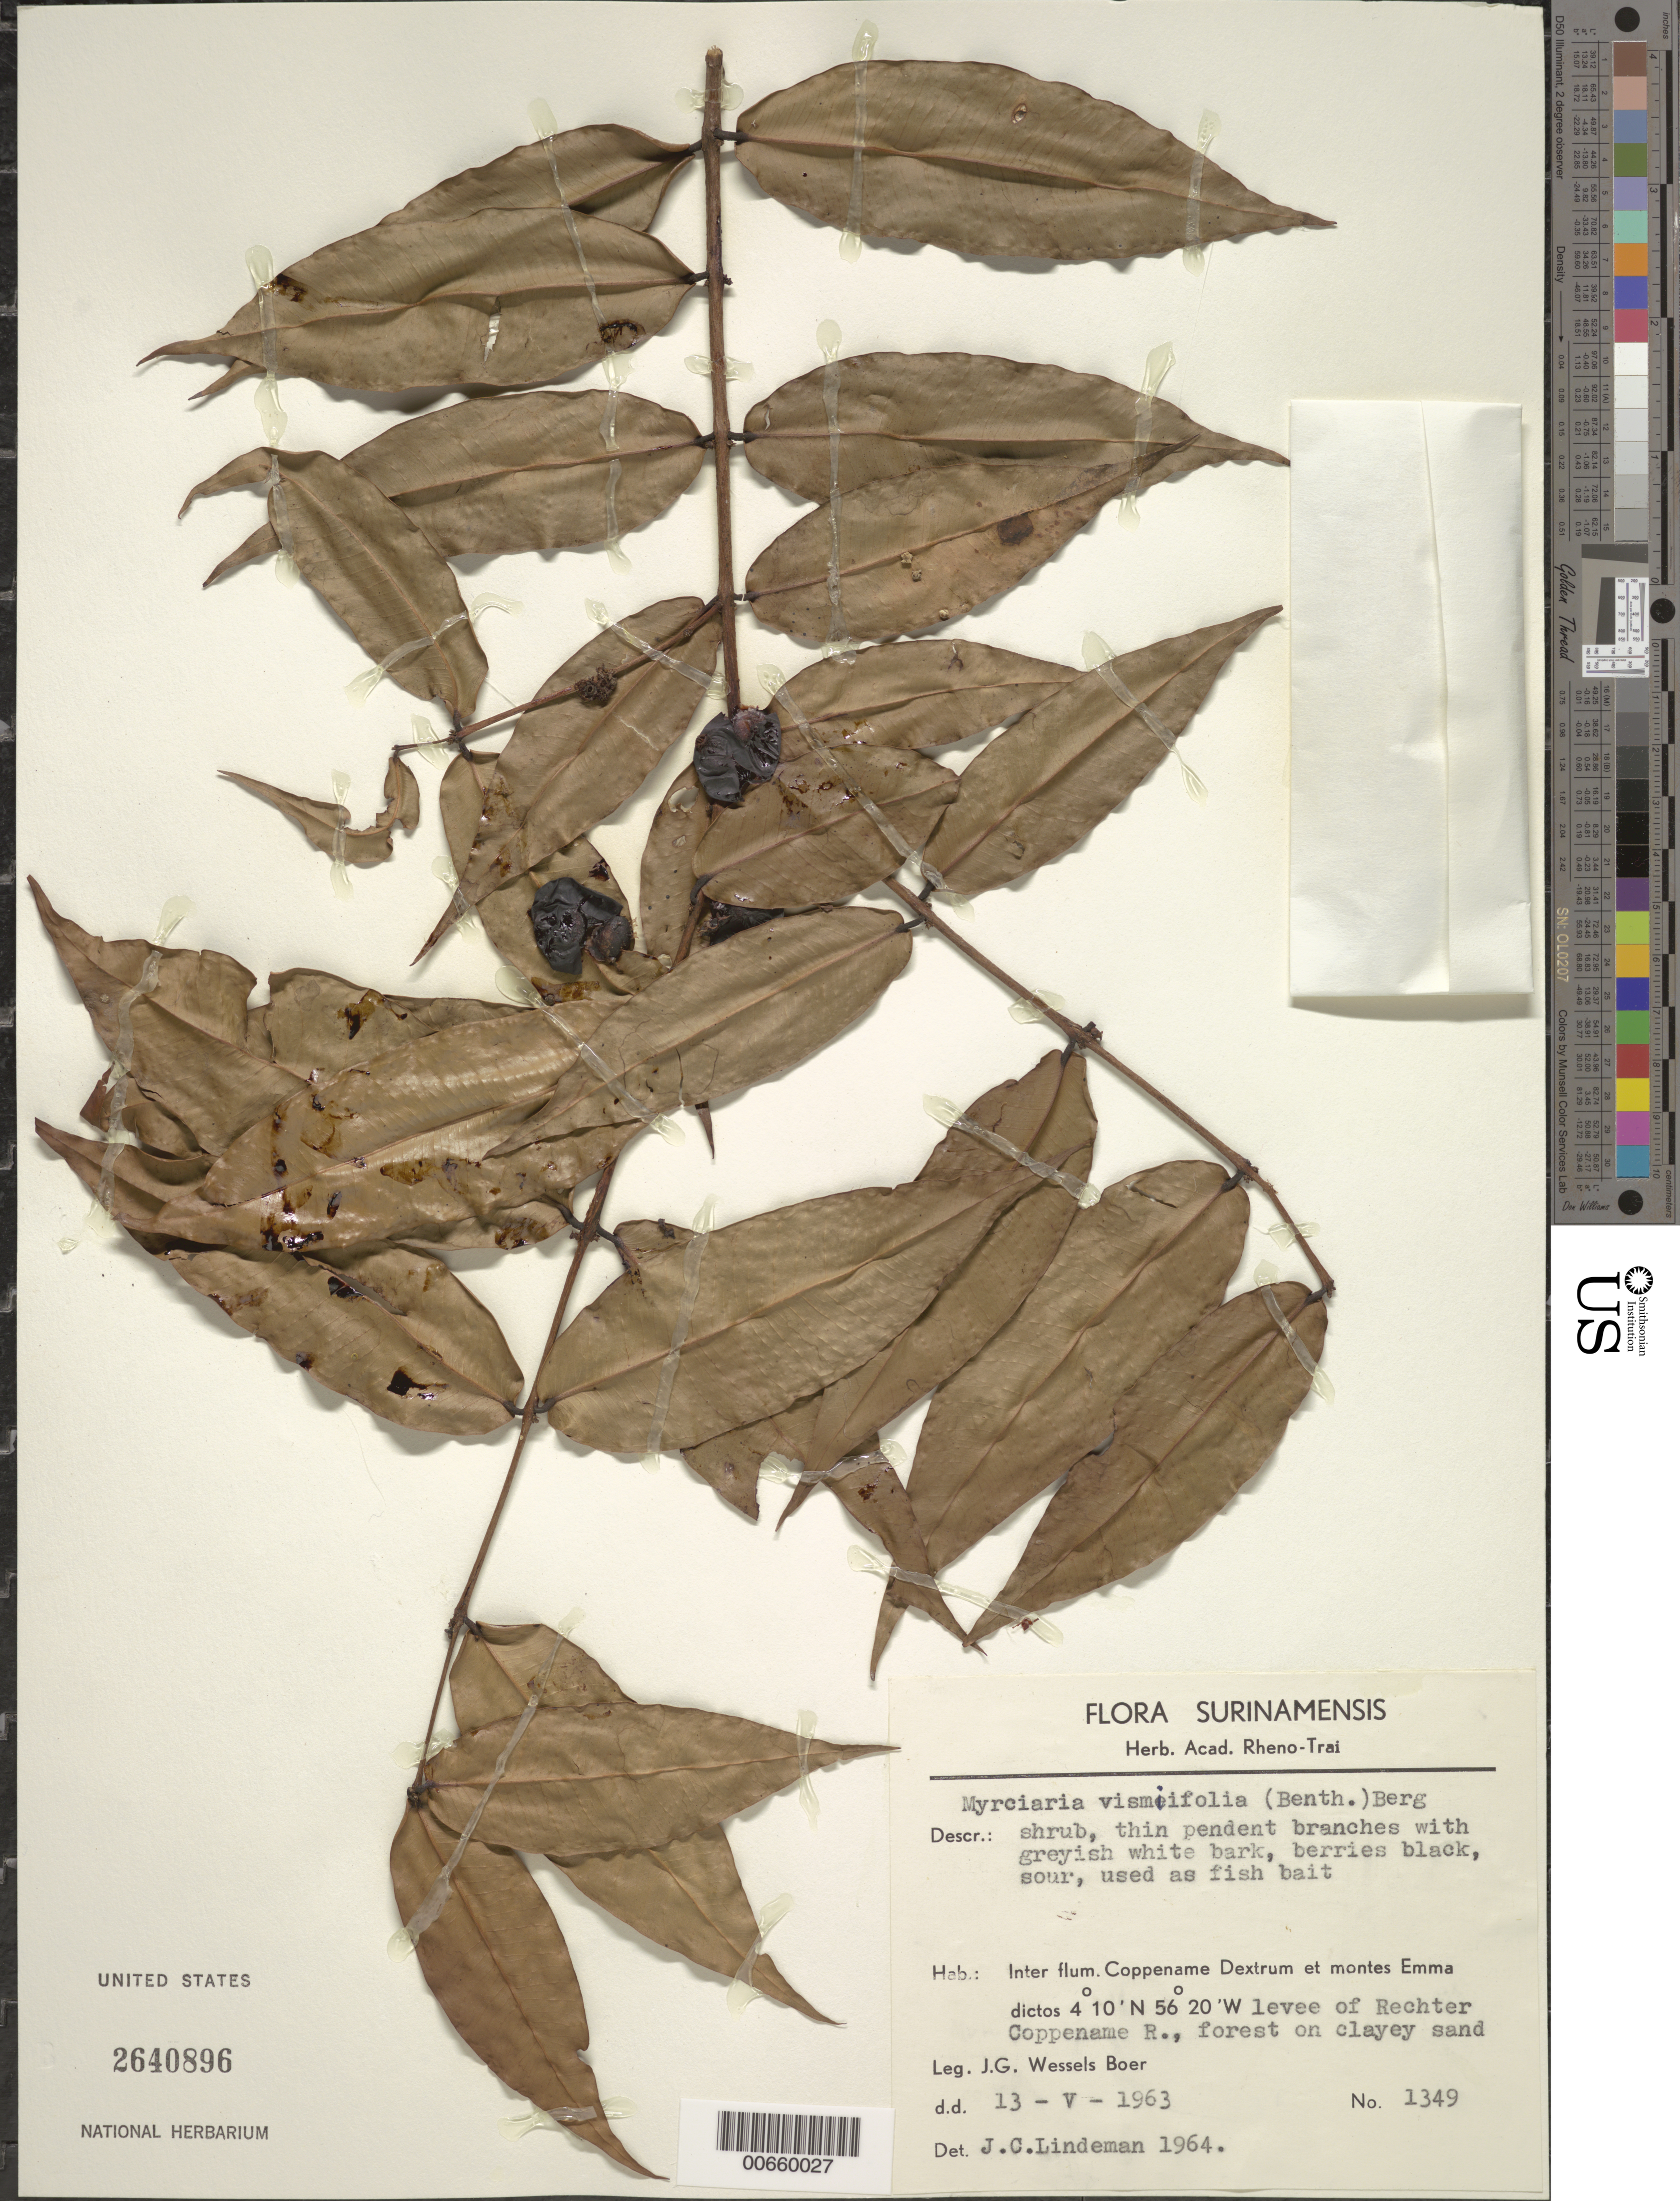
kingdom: Plantae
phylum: Tracheophyta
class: Magnoliopsida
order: Myrtales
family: Myrtaceae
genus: Myrciaria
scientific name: Myrciaria vismiifolia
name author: (Benth.) O. Berg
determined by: Lindeman, J. C.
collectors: J. G. Wessels Boer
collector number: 1349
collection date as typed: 13-May-63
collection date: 1963-05-13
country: Suriname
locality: Coppename Dextrum to montes Emma, levee of Rechter Coppename R.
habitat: Forest on clayey sand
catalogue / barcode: US 2640896